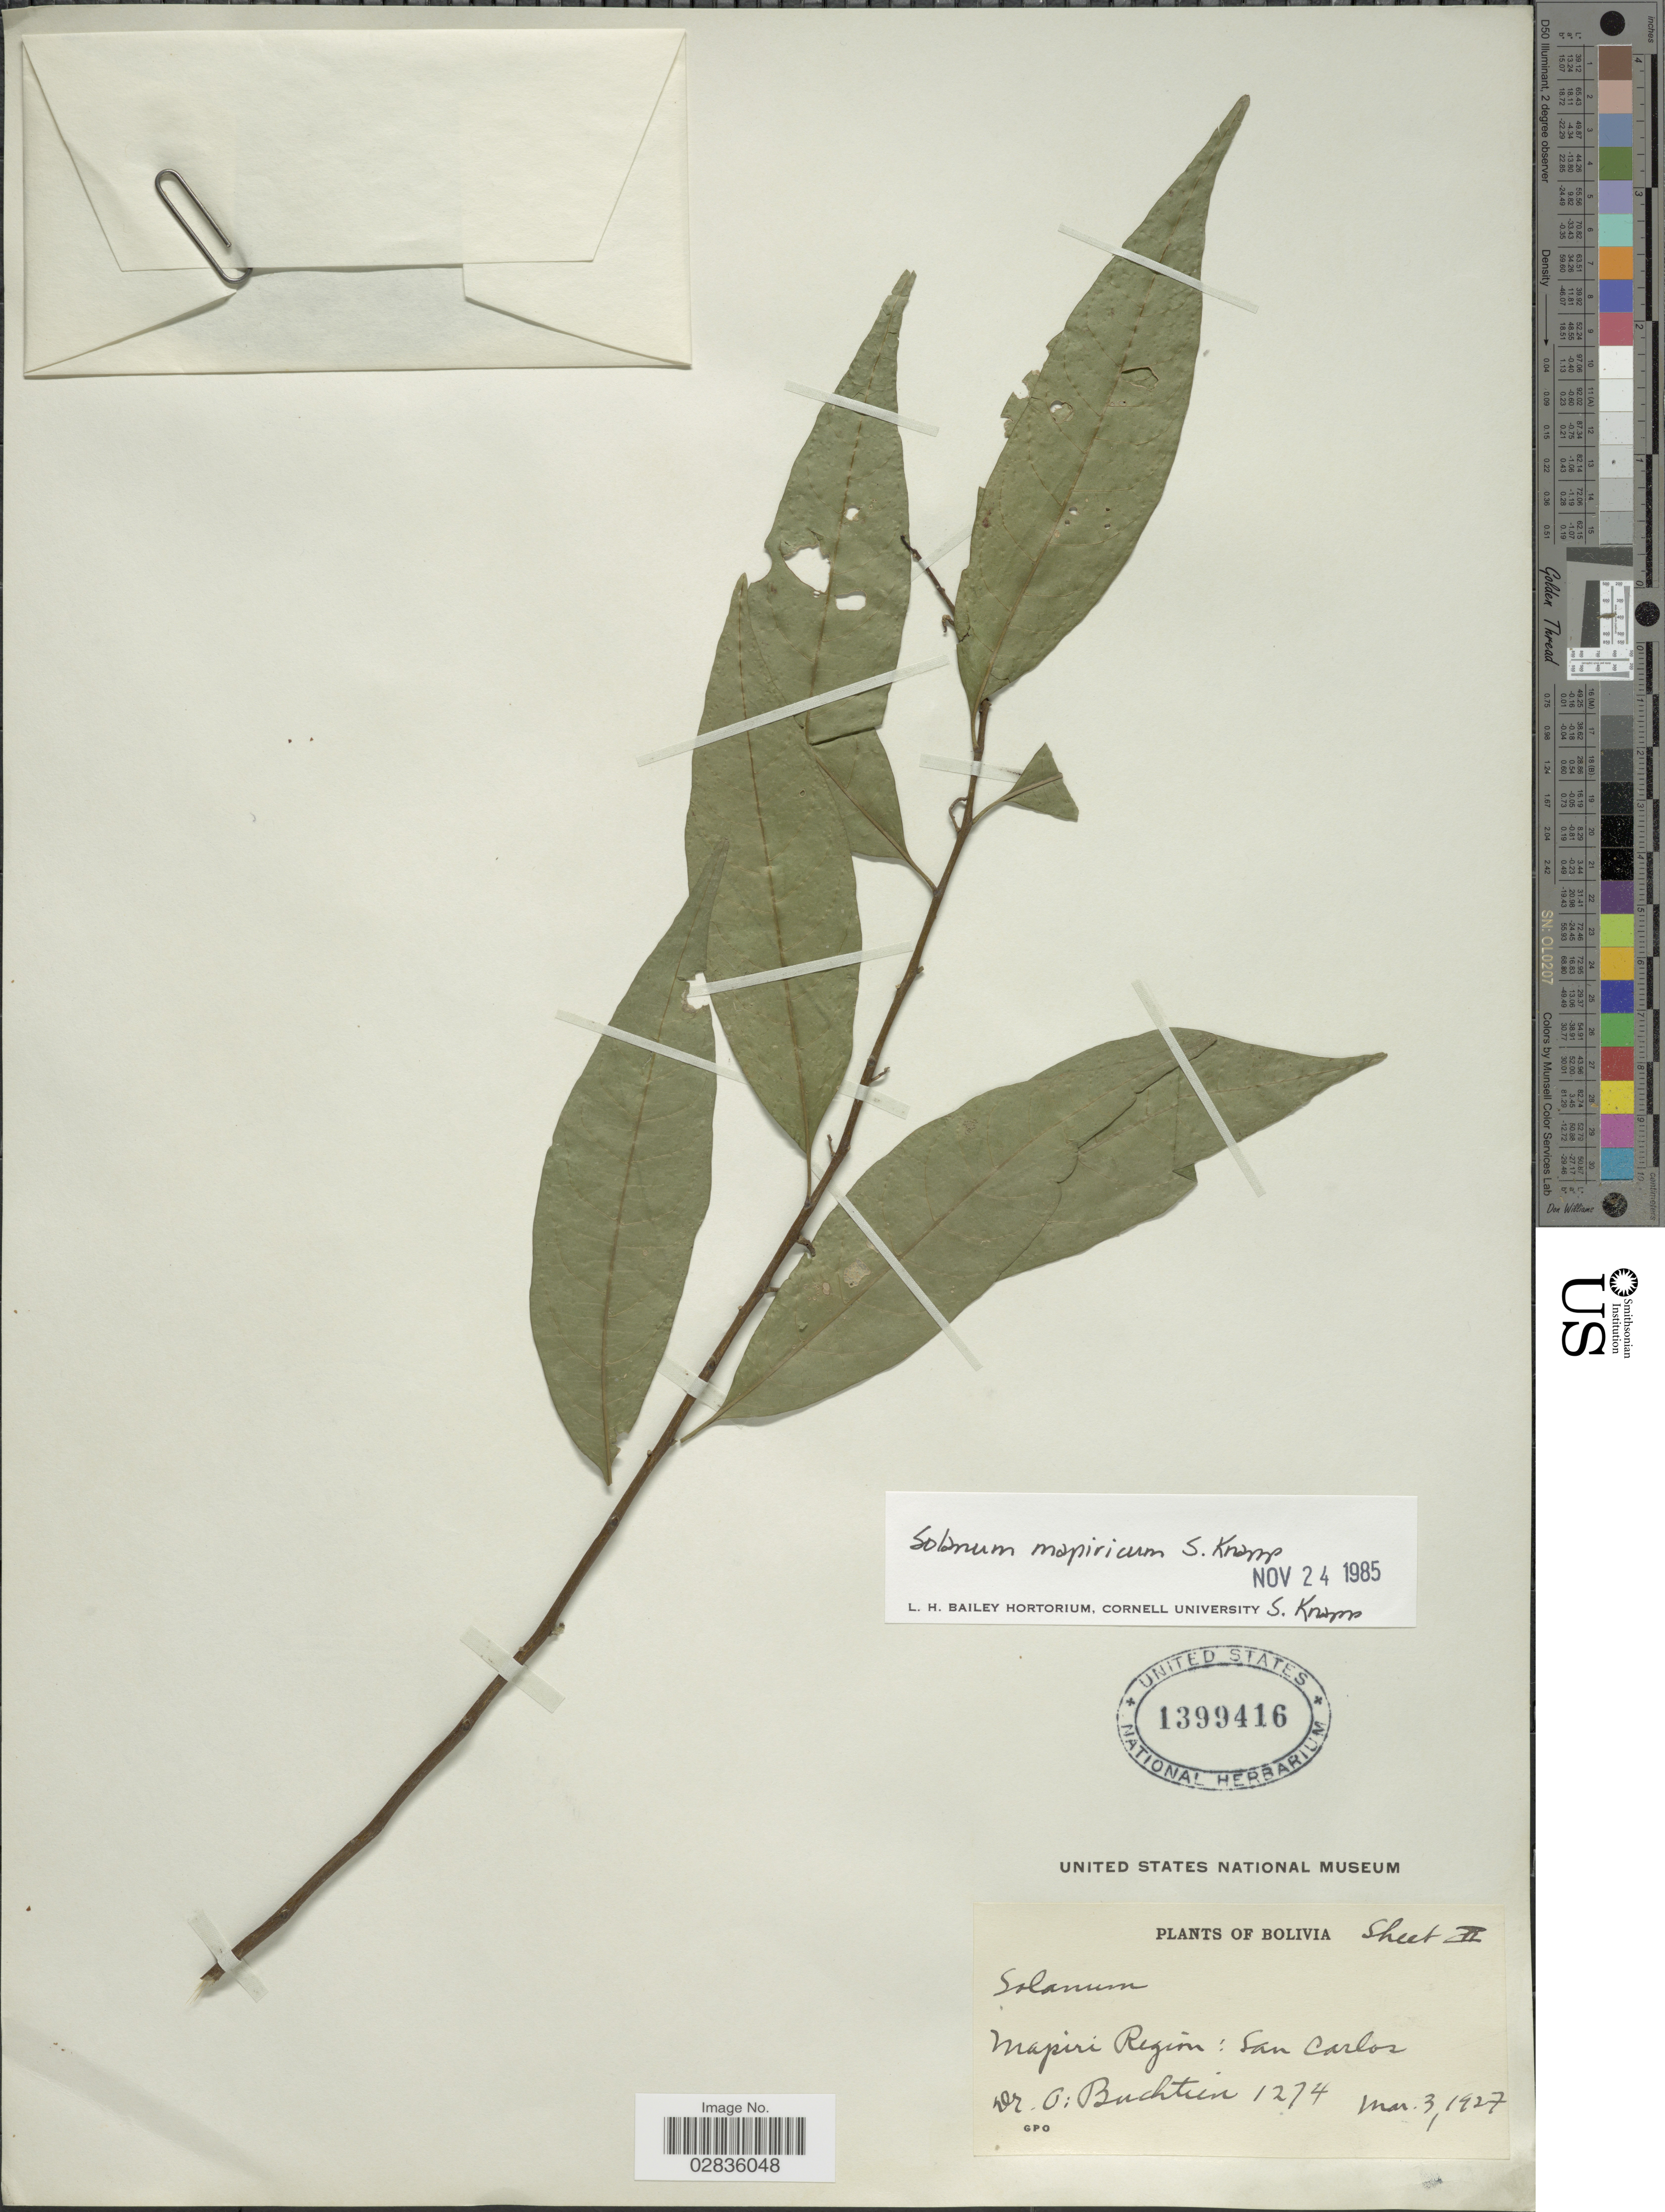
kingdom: Plantae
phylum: Tracheophyta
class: Magnoliopsida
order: Solanales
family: Solanaceae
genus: Solanum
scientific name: Solanum mapiricum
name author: S. Knapp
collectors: O. Buchtien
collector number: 1274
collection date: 1927-03-03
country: Bolivia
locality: Mapiri Region: San Carlos.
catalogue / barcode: US 1399416